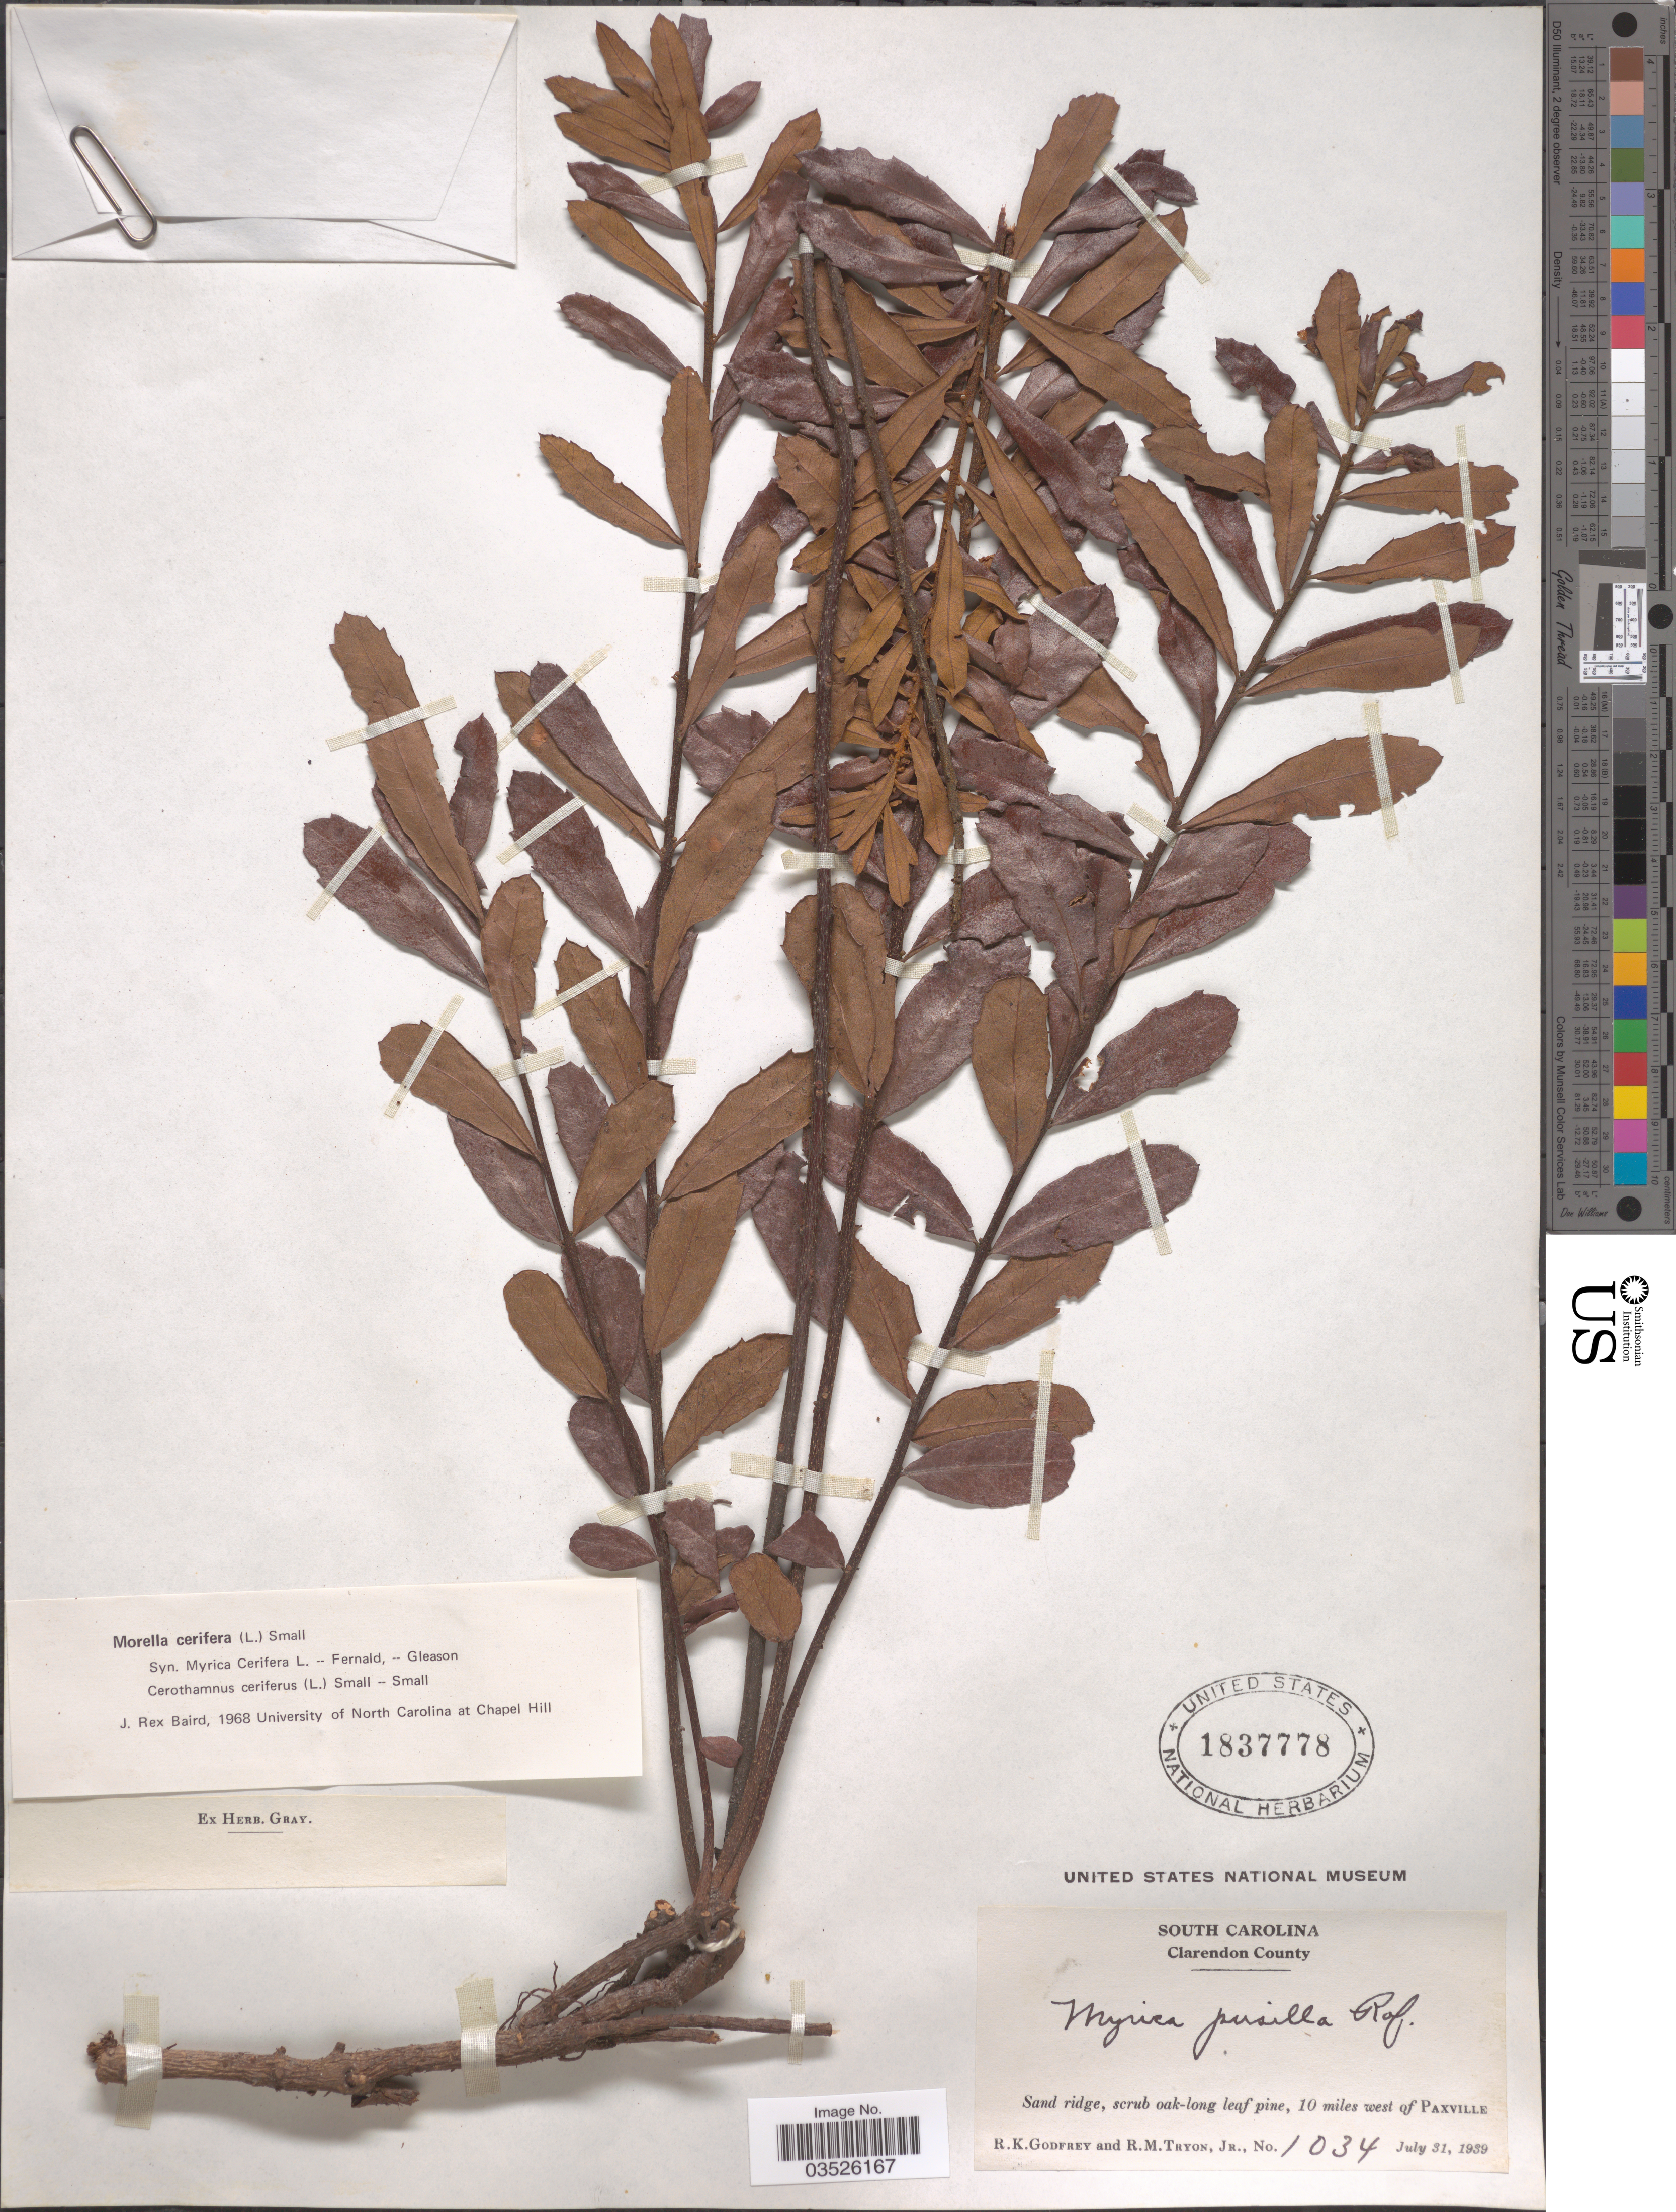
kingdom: Plantae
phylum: Tracheophyta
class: Magnoliopsida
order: Fagales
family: Myricaceae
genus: Morella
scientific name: Morella pumila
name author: (Michx.) Small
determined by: Strong, Mark T., (BOT), Smithsonian Institution - National Museum of Natural History (UNITED STATES)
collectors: R. K. Godfrey & R. Tryon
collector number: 1034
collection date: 1939-07-31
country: United States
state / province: South Carolina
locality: Clarendon County. Sand ridge, scrub oak-long leaf pine, 10 miles west of Paxville.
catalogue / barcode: US 1837778